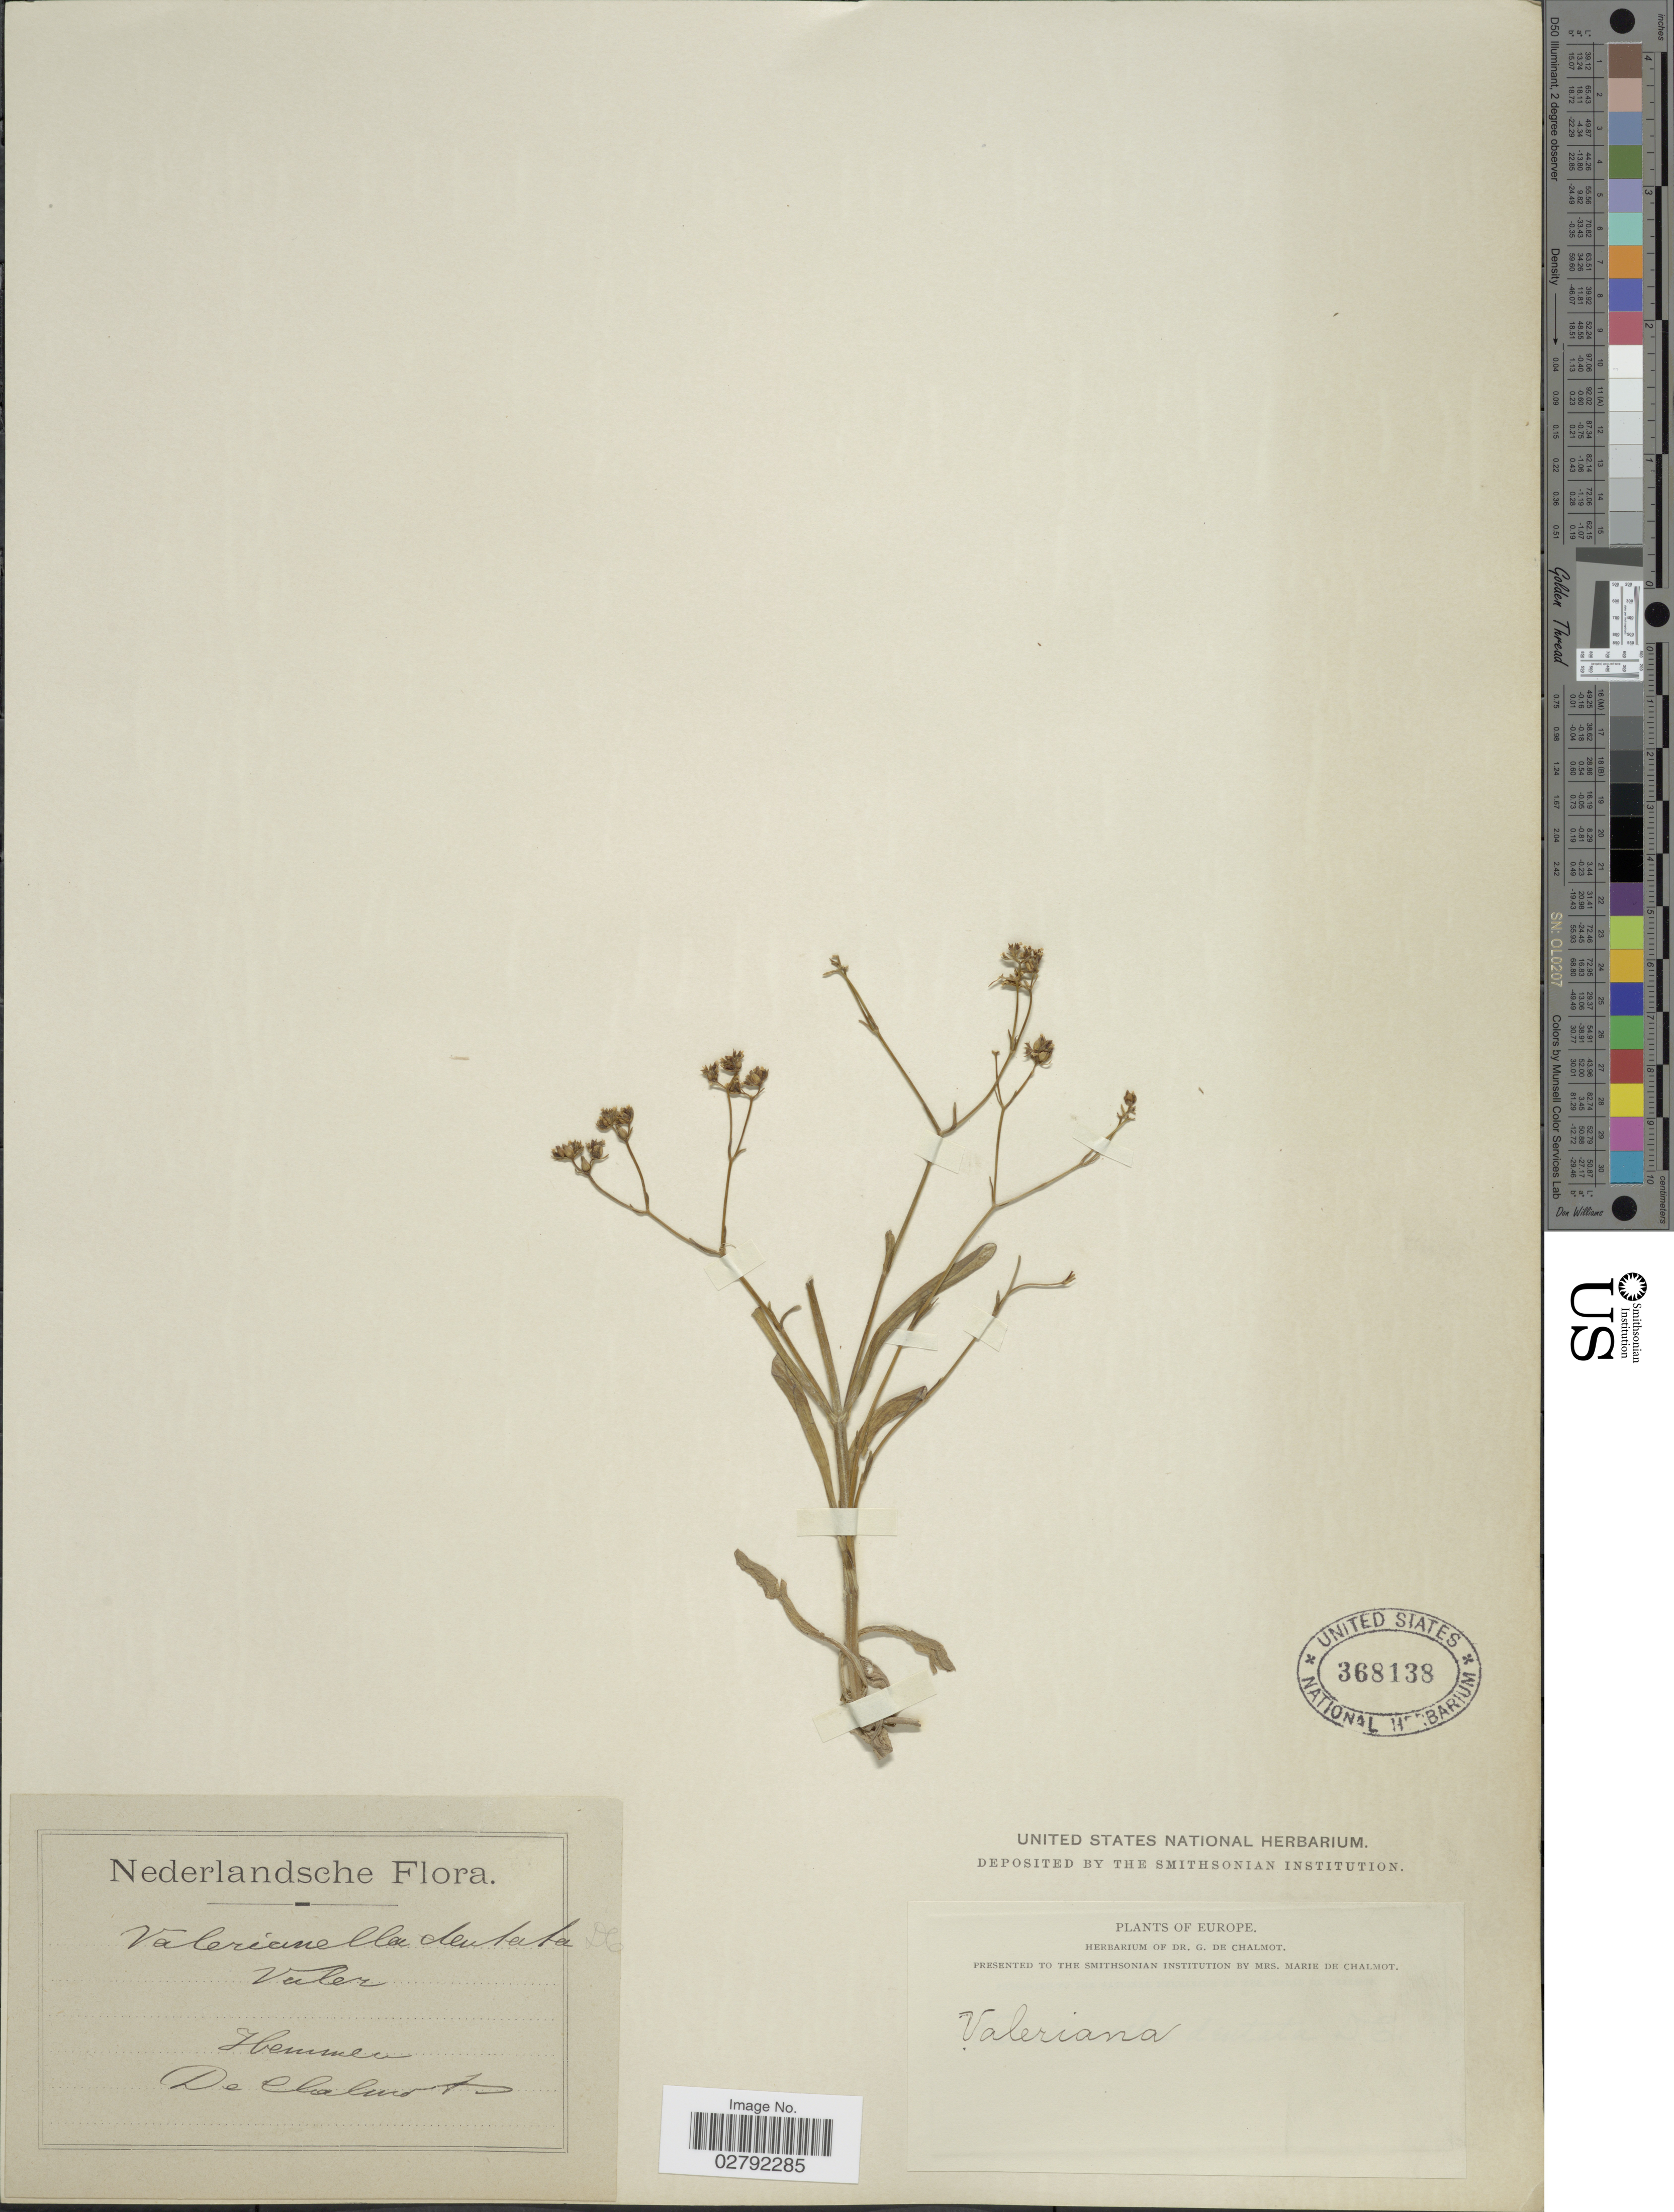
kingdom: Plantae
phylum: Tracheophyta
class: Magnoliopsida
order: Dipsacales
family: Caprifoliaceae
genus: Valerianella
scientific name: Valerianella dentata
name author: (L.) Pollich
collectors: G. de Chalmot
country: Netherlands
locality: Hemmen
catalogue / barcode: US 368138